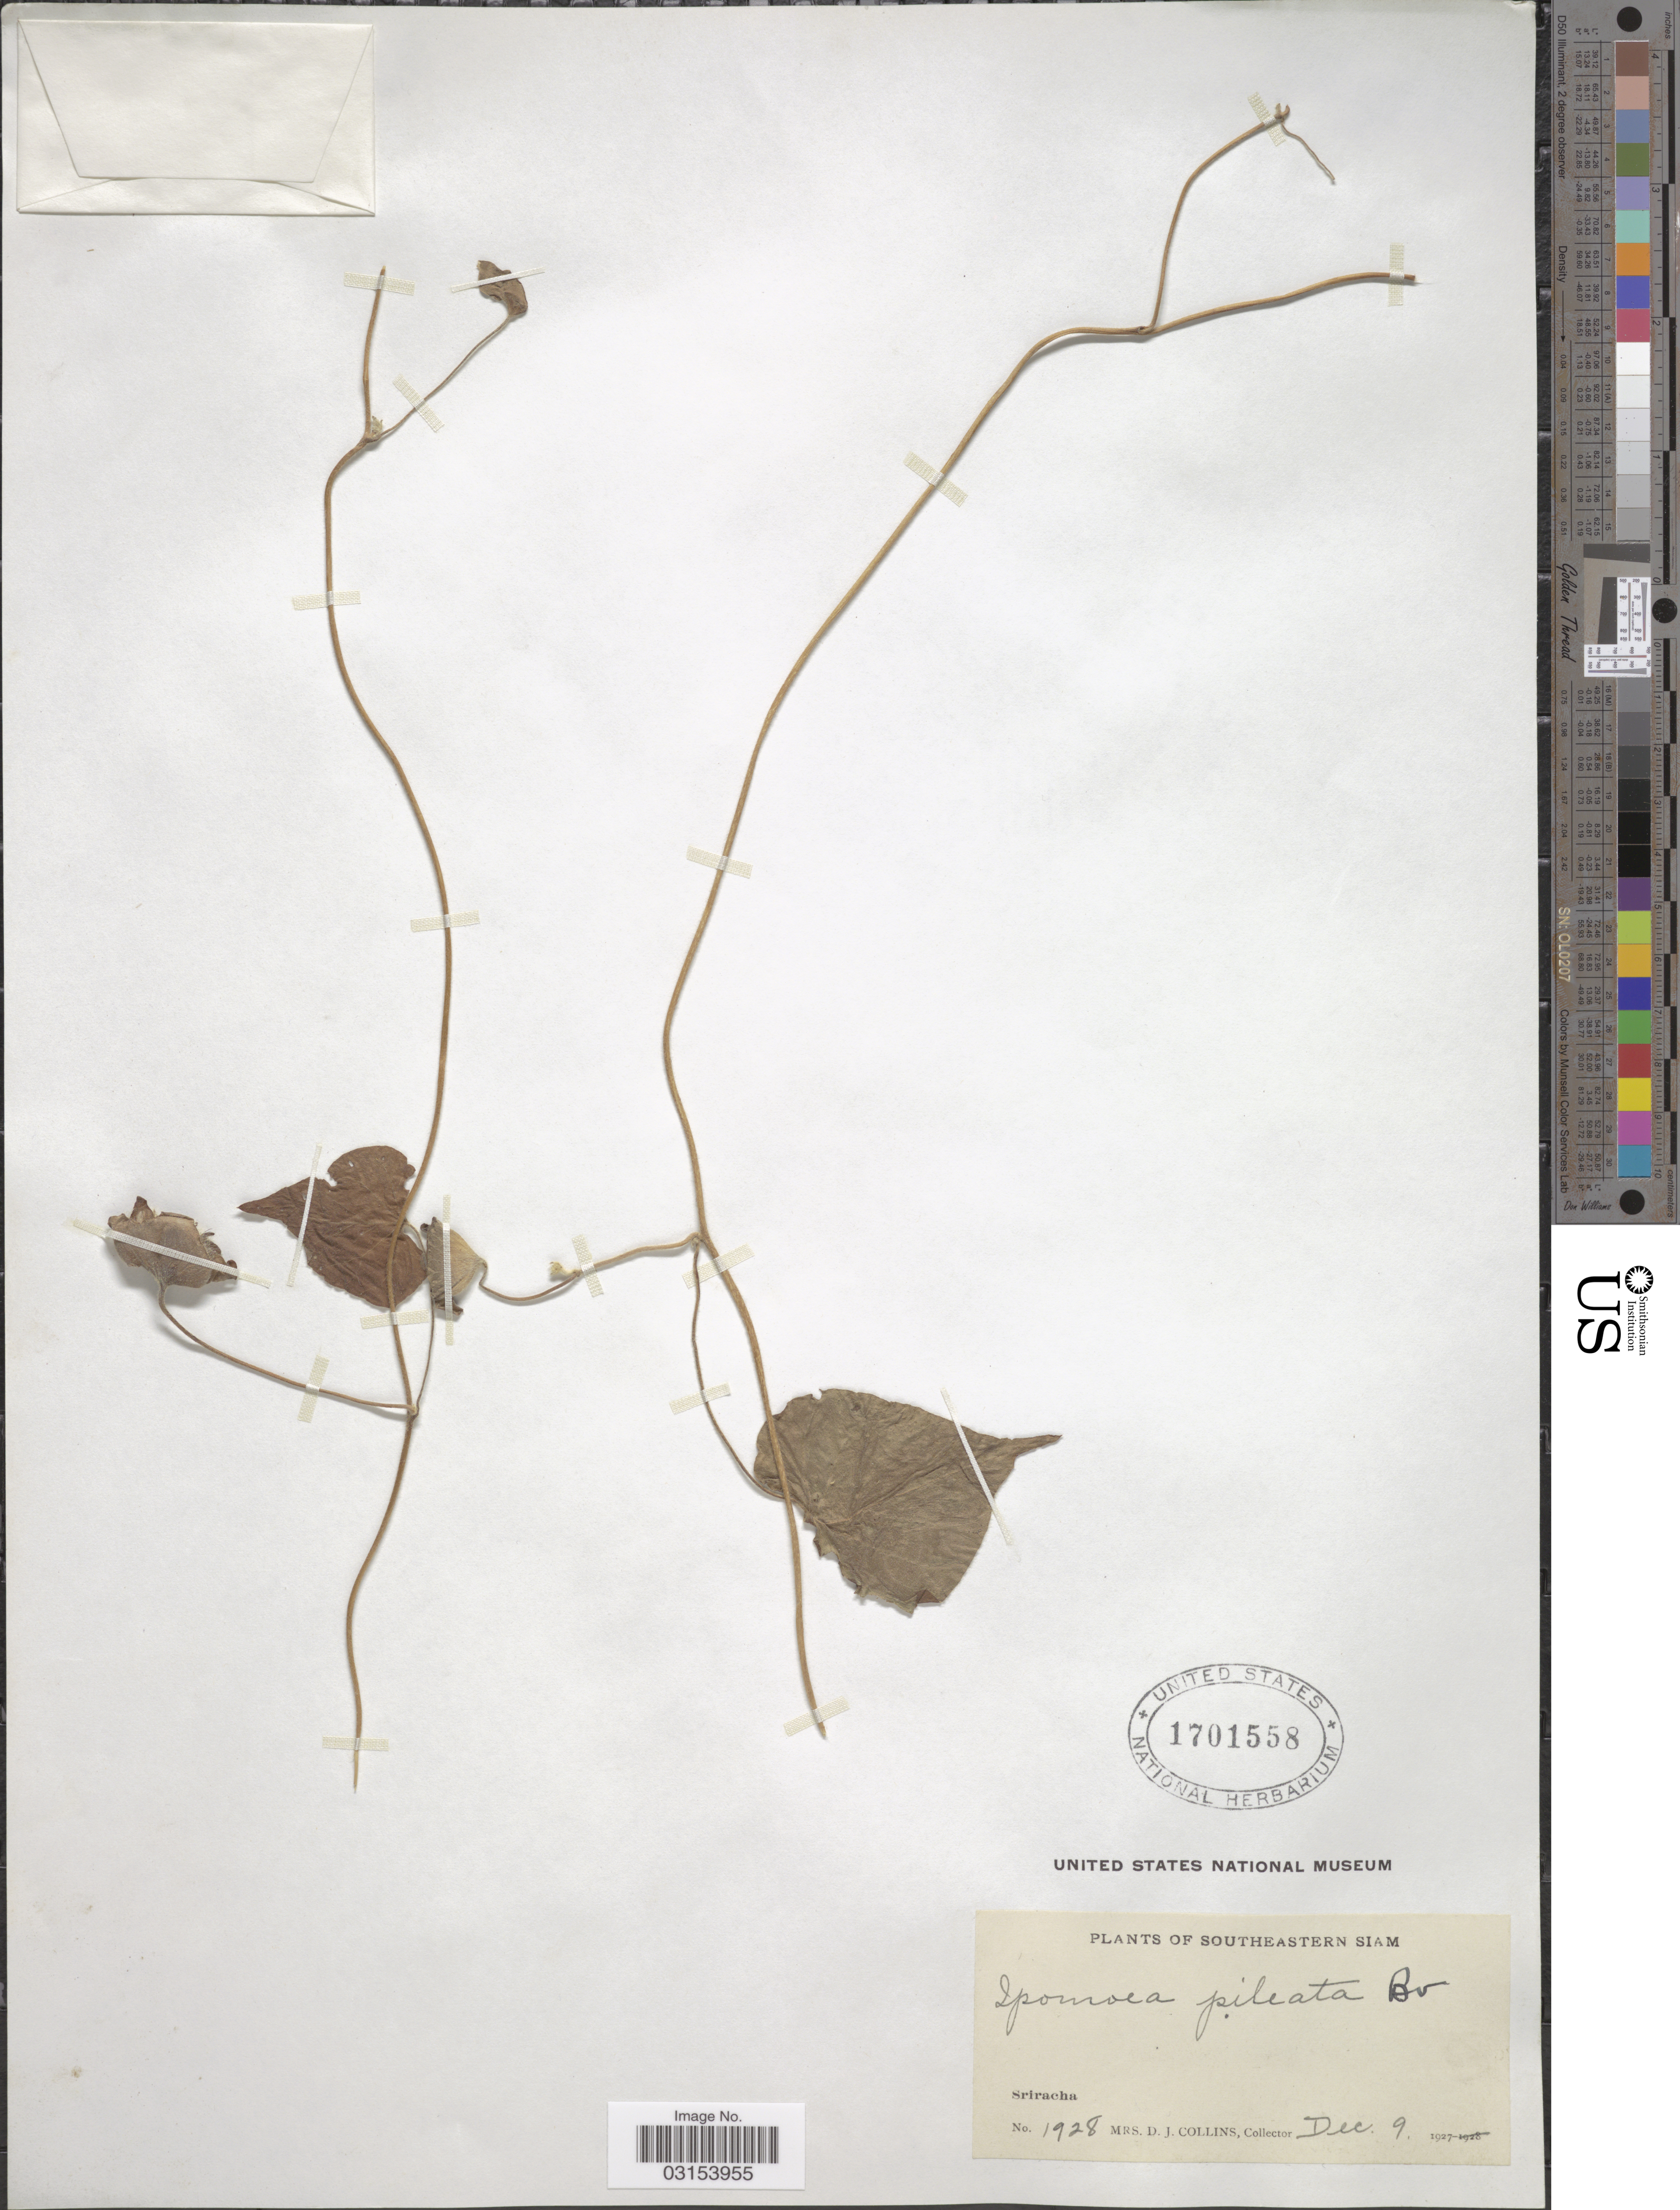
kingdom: Plantae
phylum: Tracheophyta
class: Magnoliopsida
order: Solanales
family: Convolvulaceae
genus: Ipomoea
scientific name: Ipomoea involucrata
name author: P. Beauv.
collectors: Mrs. D. J. Collins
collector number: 1928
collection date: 1927-12-09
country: Thailand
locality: Southeastern Siam. Sriracha.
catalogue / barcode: US 1701558